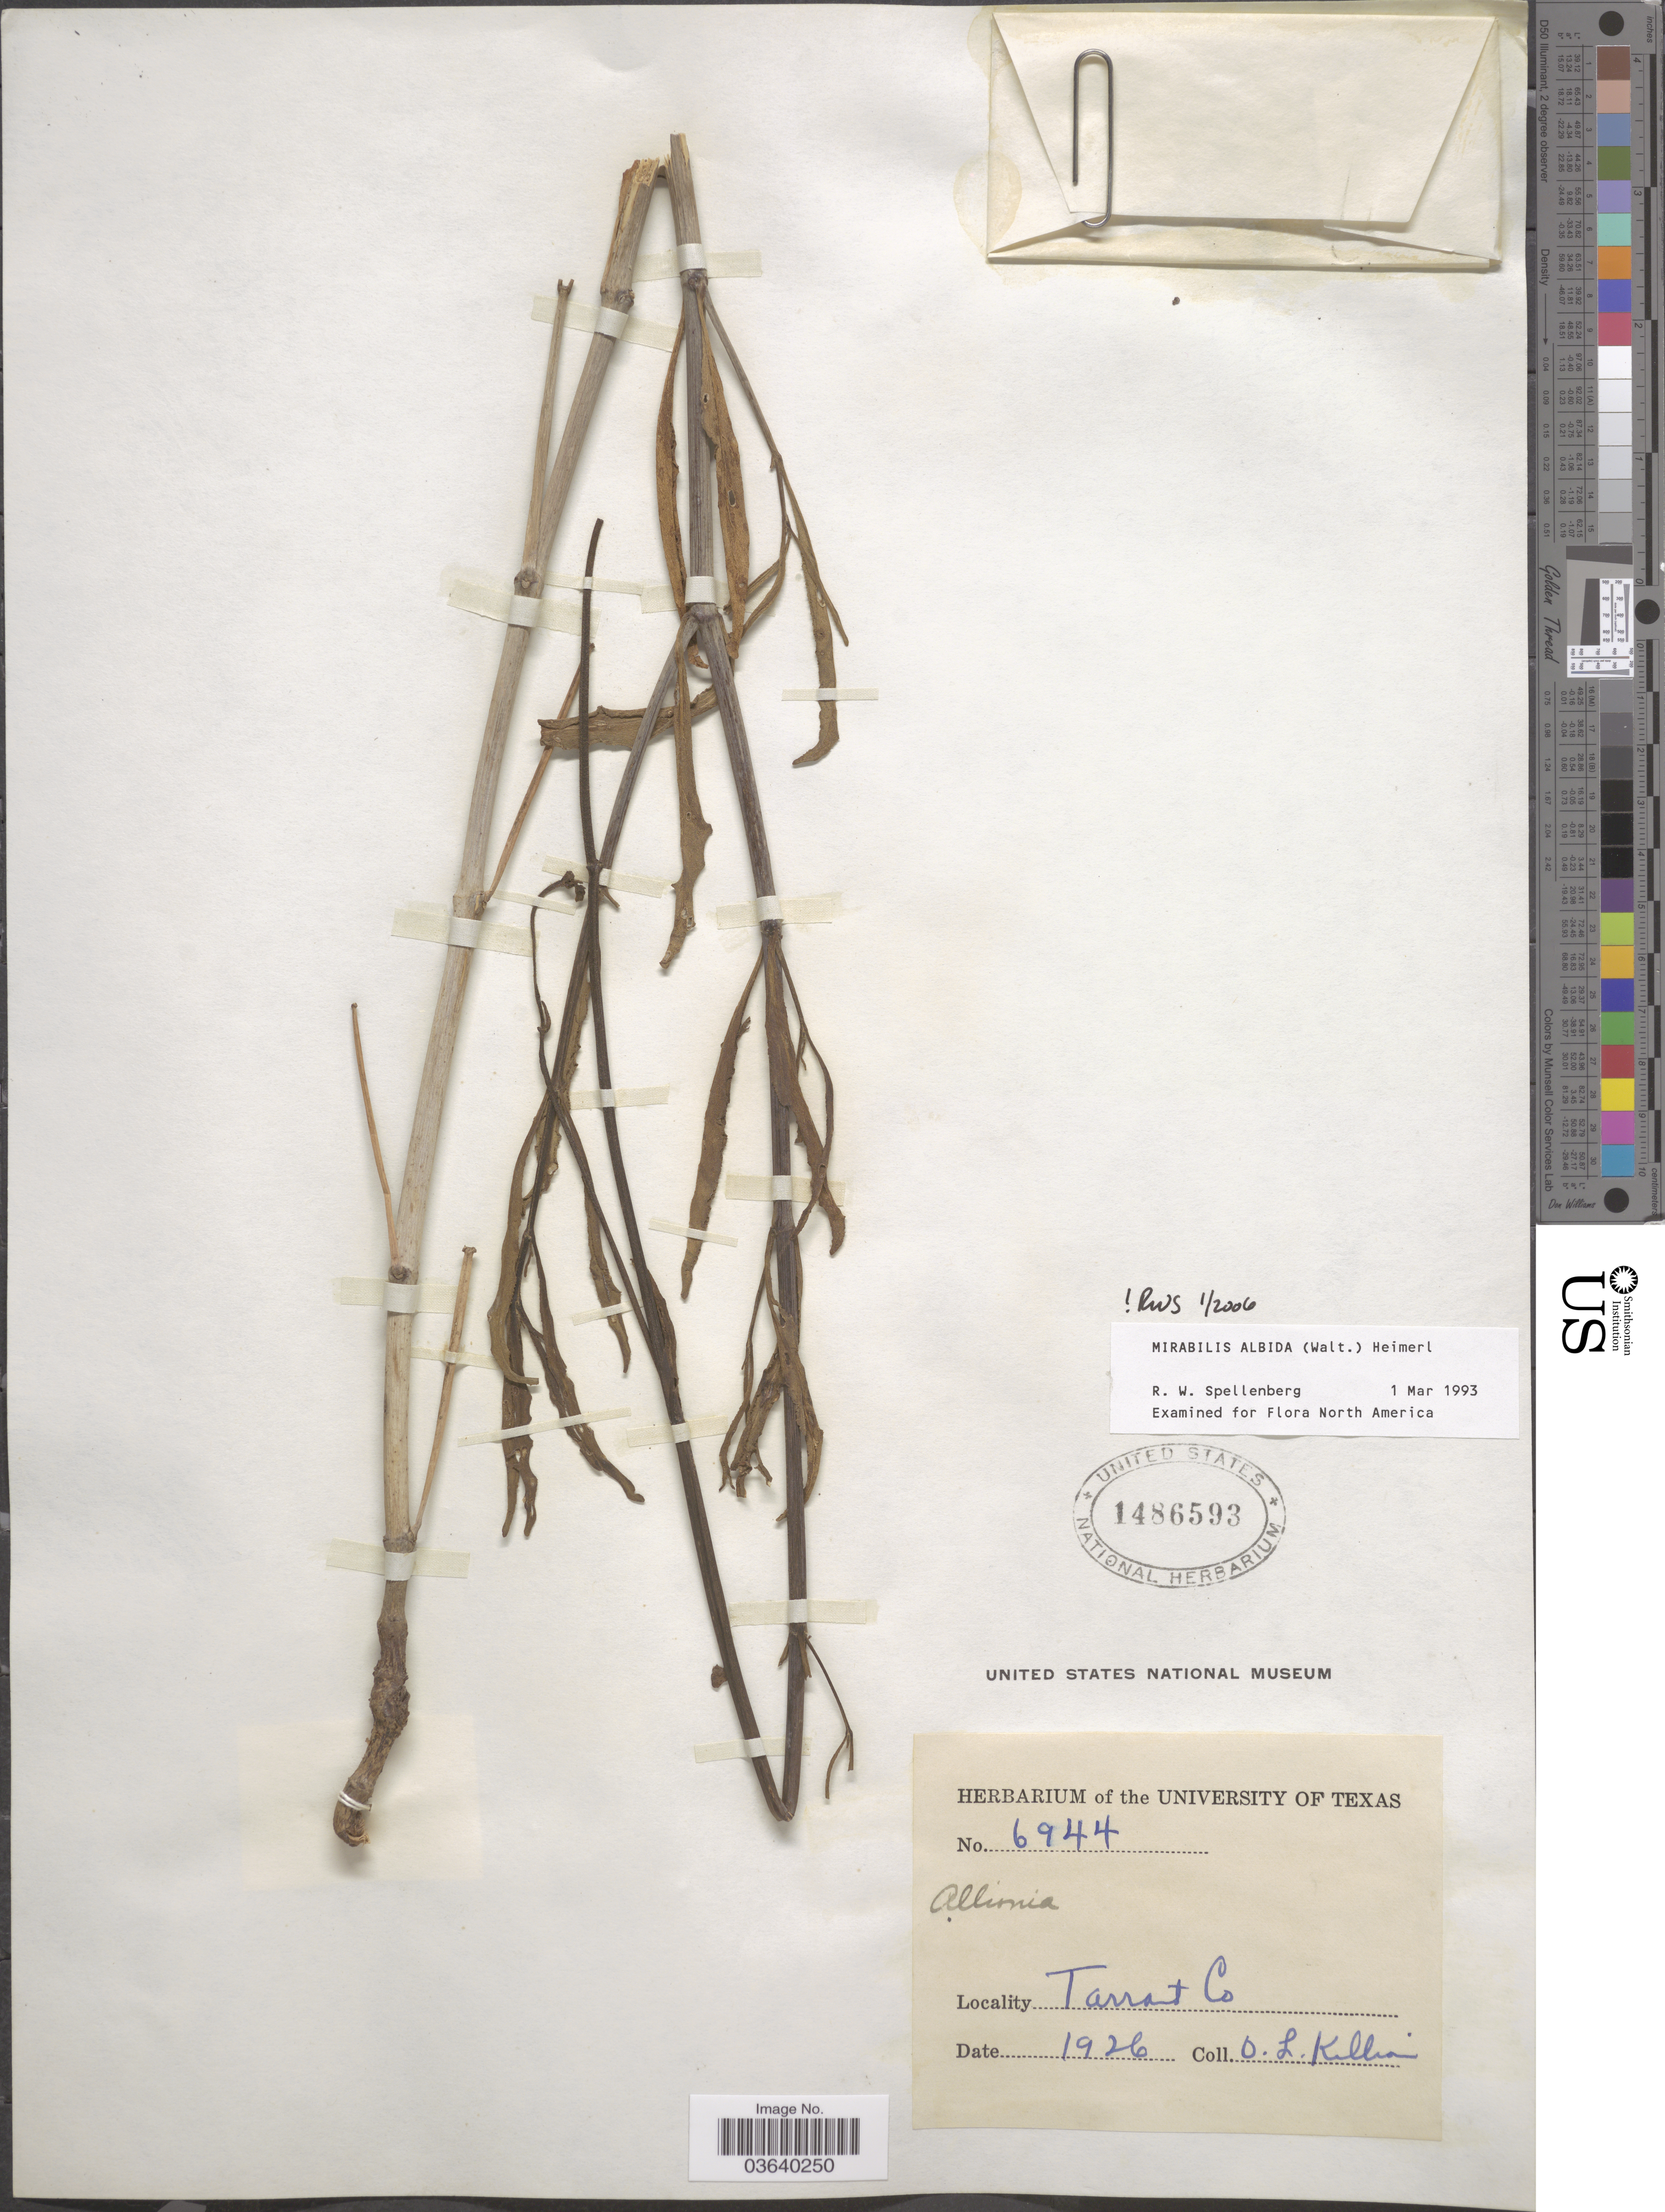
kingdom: Plantae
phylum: Tracheophyta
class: Magnoliopsida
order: Caryophyllales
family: Nyctaginaceae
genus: Mirabilis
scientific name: Mirabilis albida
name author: (Walter) Heimerl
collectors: O. Killian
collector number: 6944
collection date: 1926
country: United States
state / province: Texas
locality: Tarrant Co.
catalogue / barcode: US 1486593